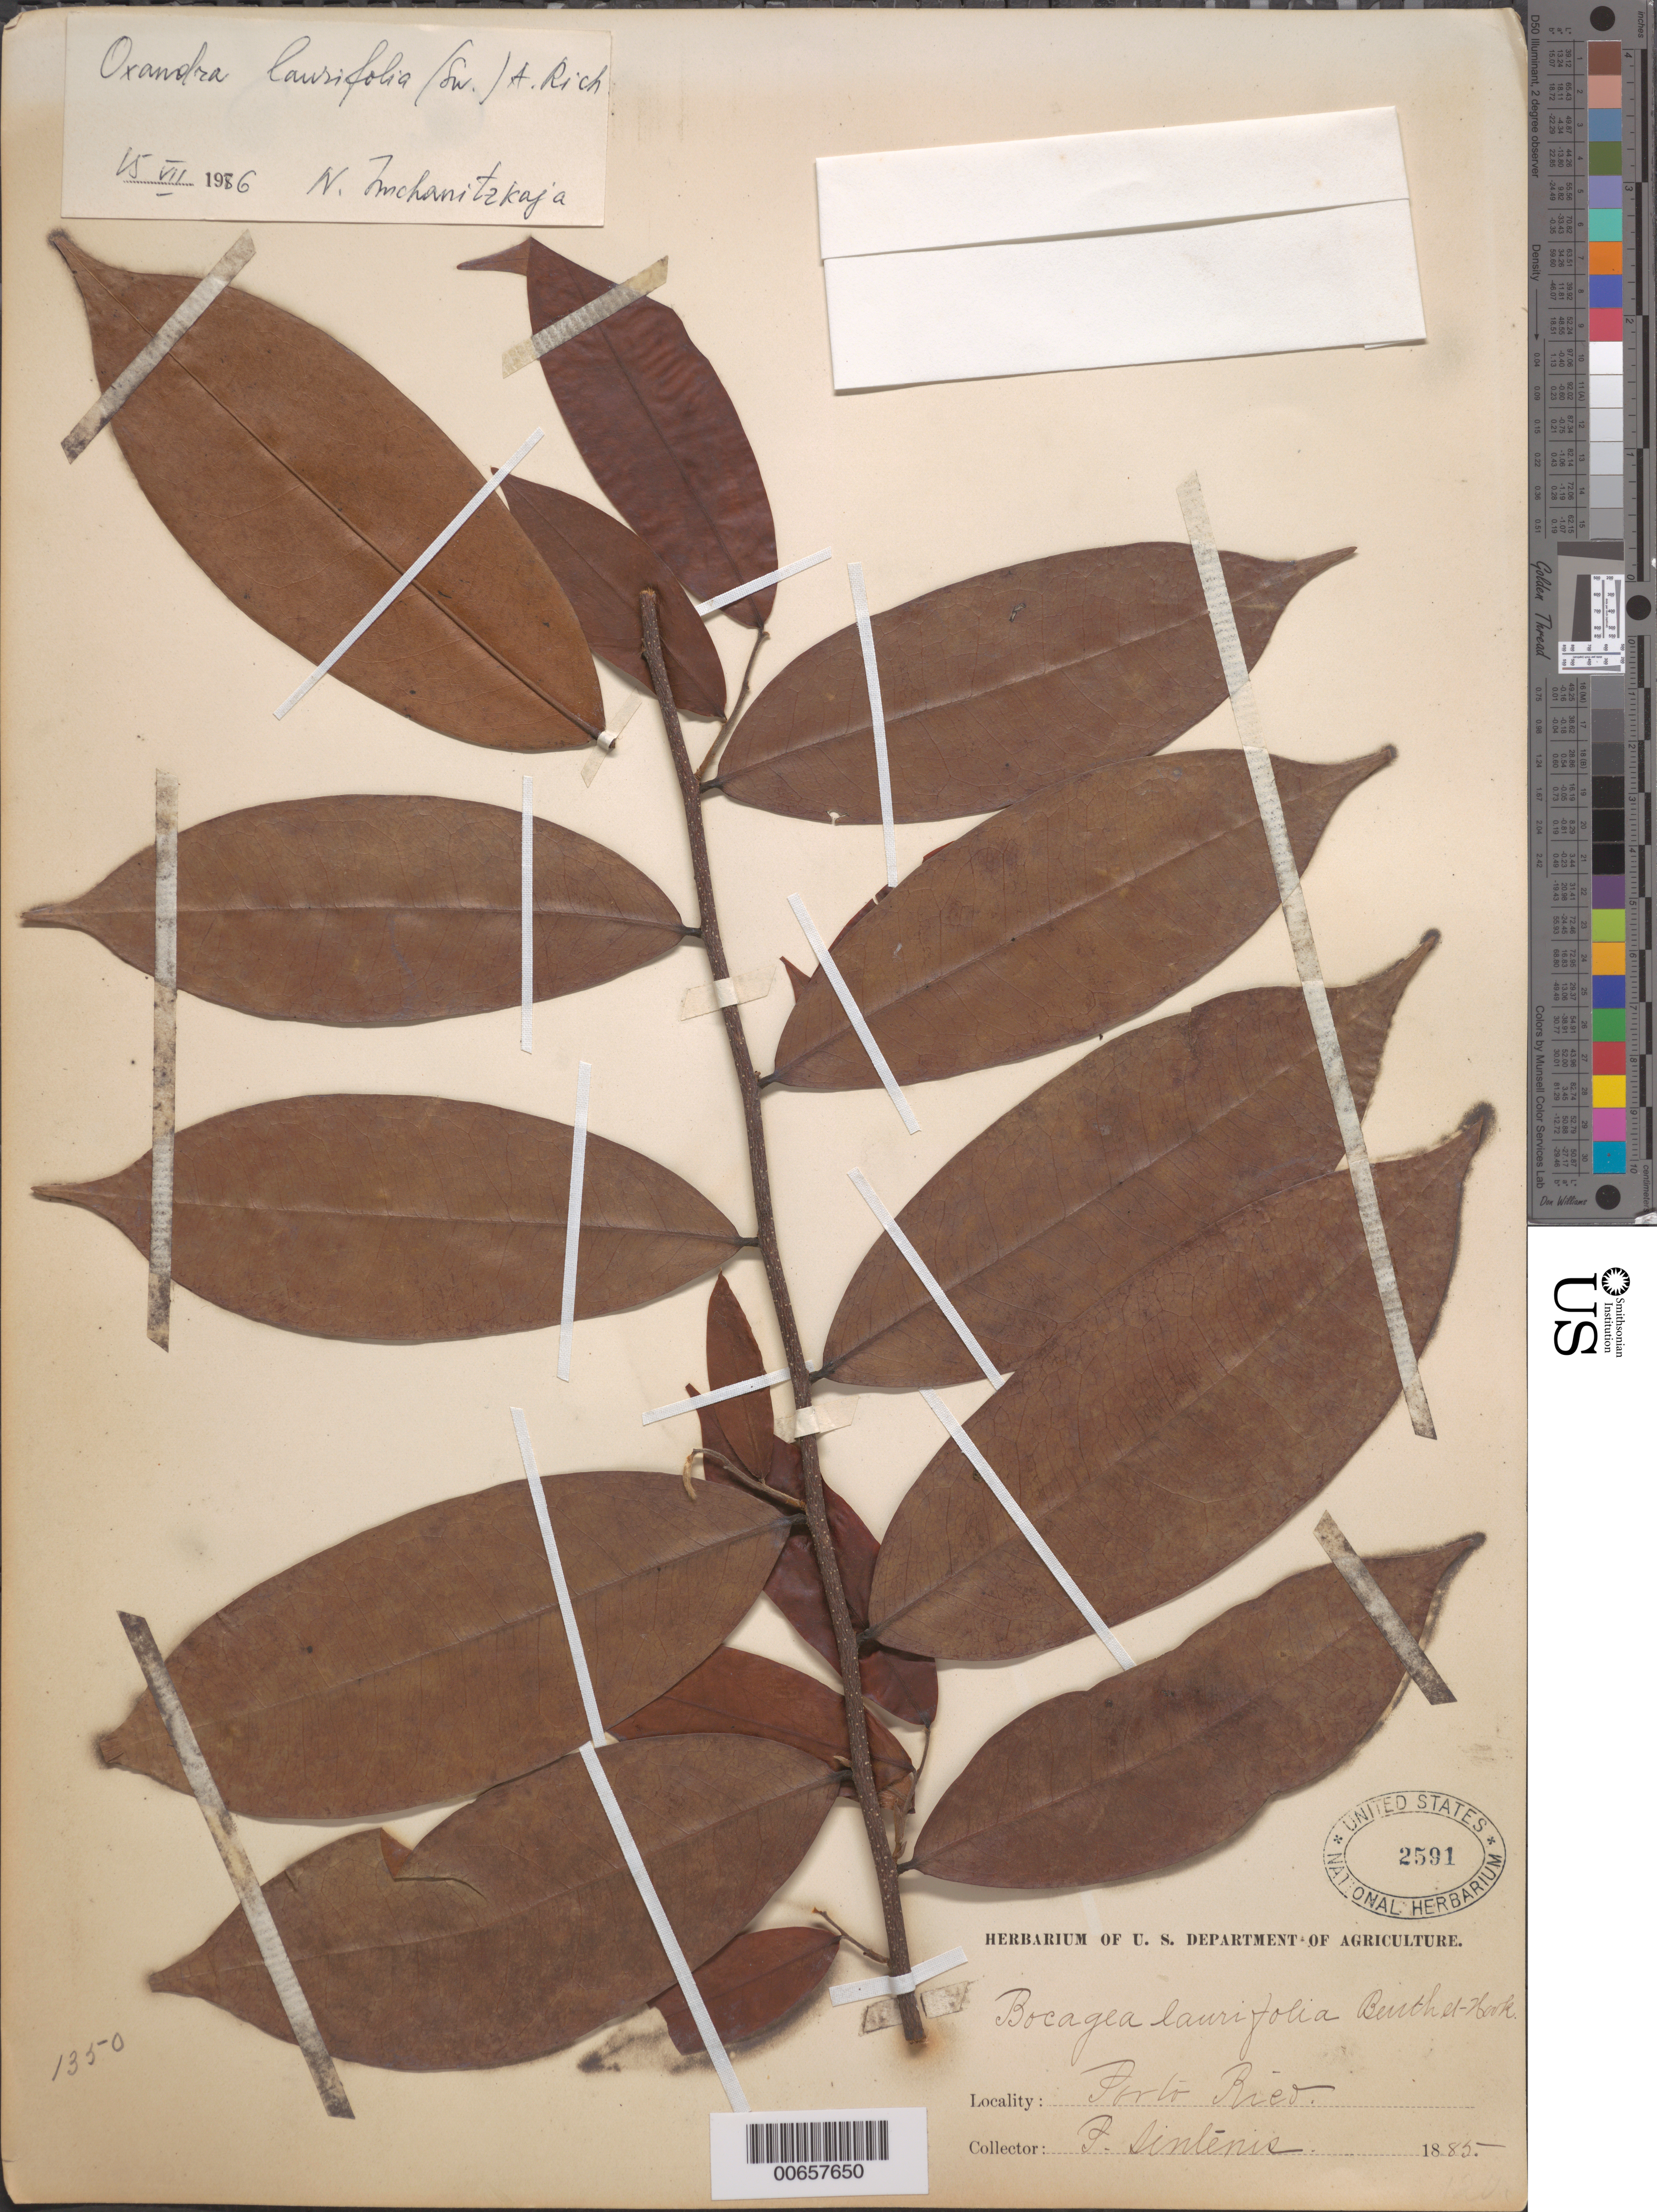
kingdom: Plantae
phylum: Tracheophyta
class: Magnoliopsida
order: Magnoliales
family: Annonaceae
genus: Oxandra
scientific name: Oxandra laurifolia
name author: (Sw.) A. Rich.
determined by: McChanitzkaja, N.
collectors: P. Sintenis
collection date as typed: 1885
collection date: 1885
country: Puerto Rico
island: Greater Antilles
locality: Sierra de Naguabo ad Rio Blanco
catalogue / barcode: US 2591